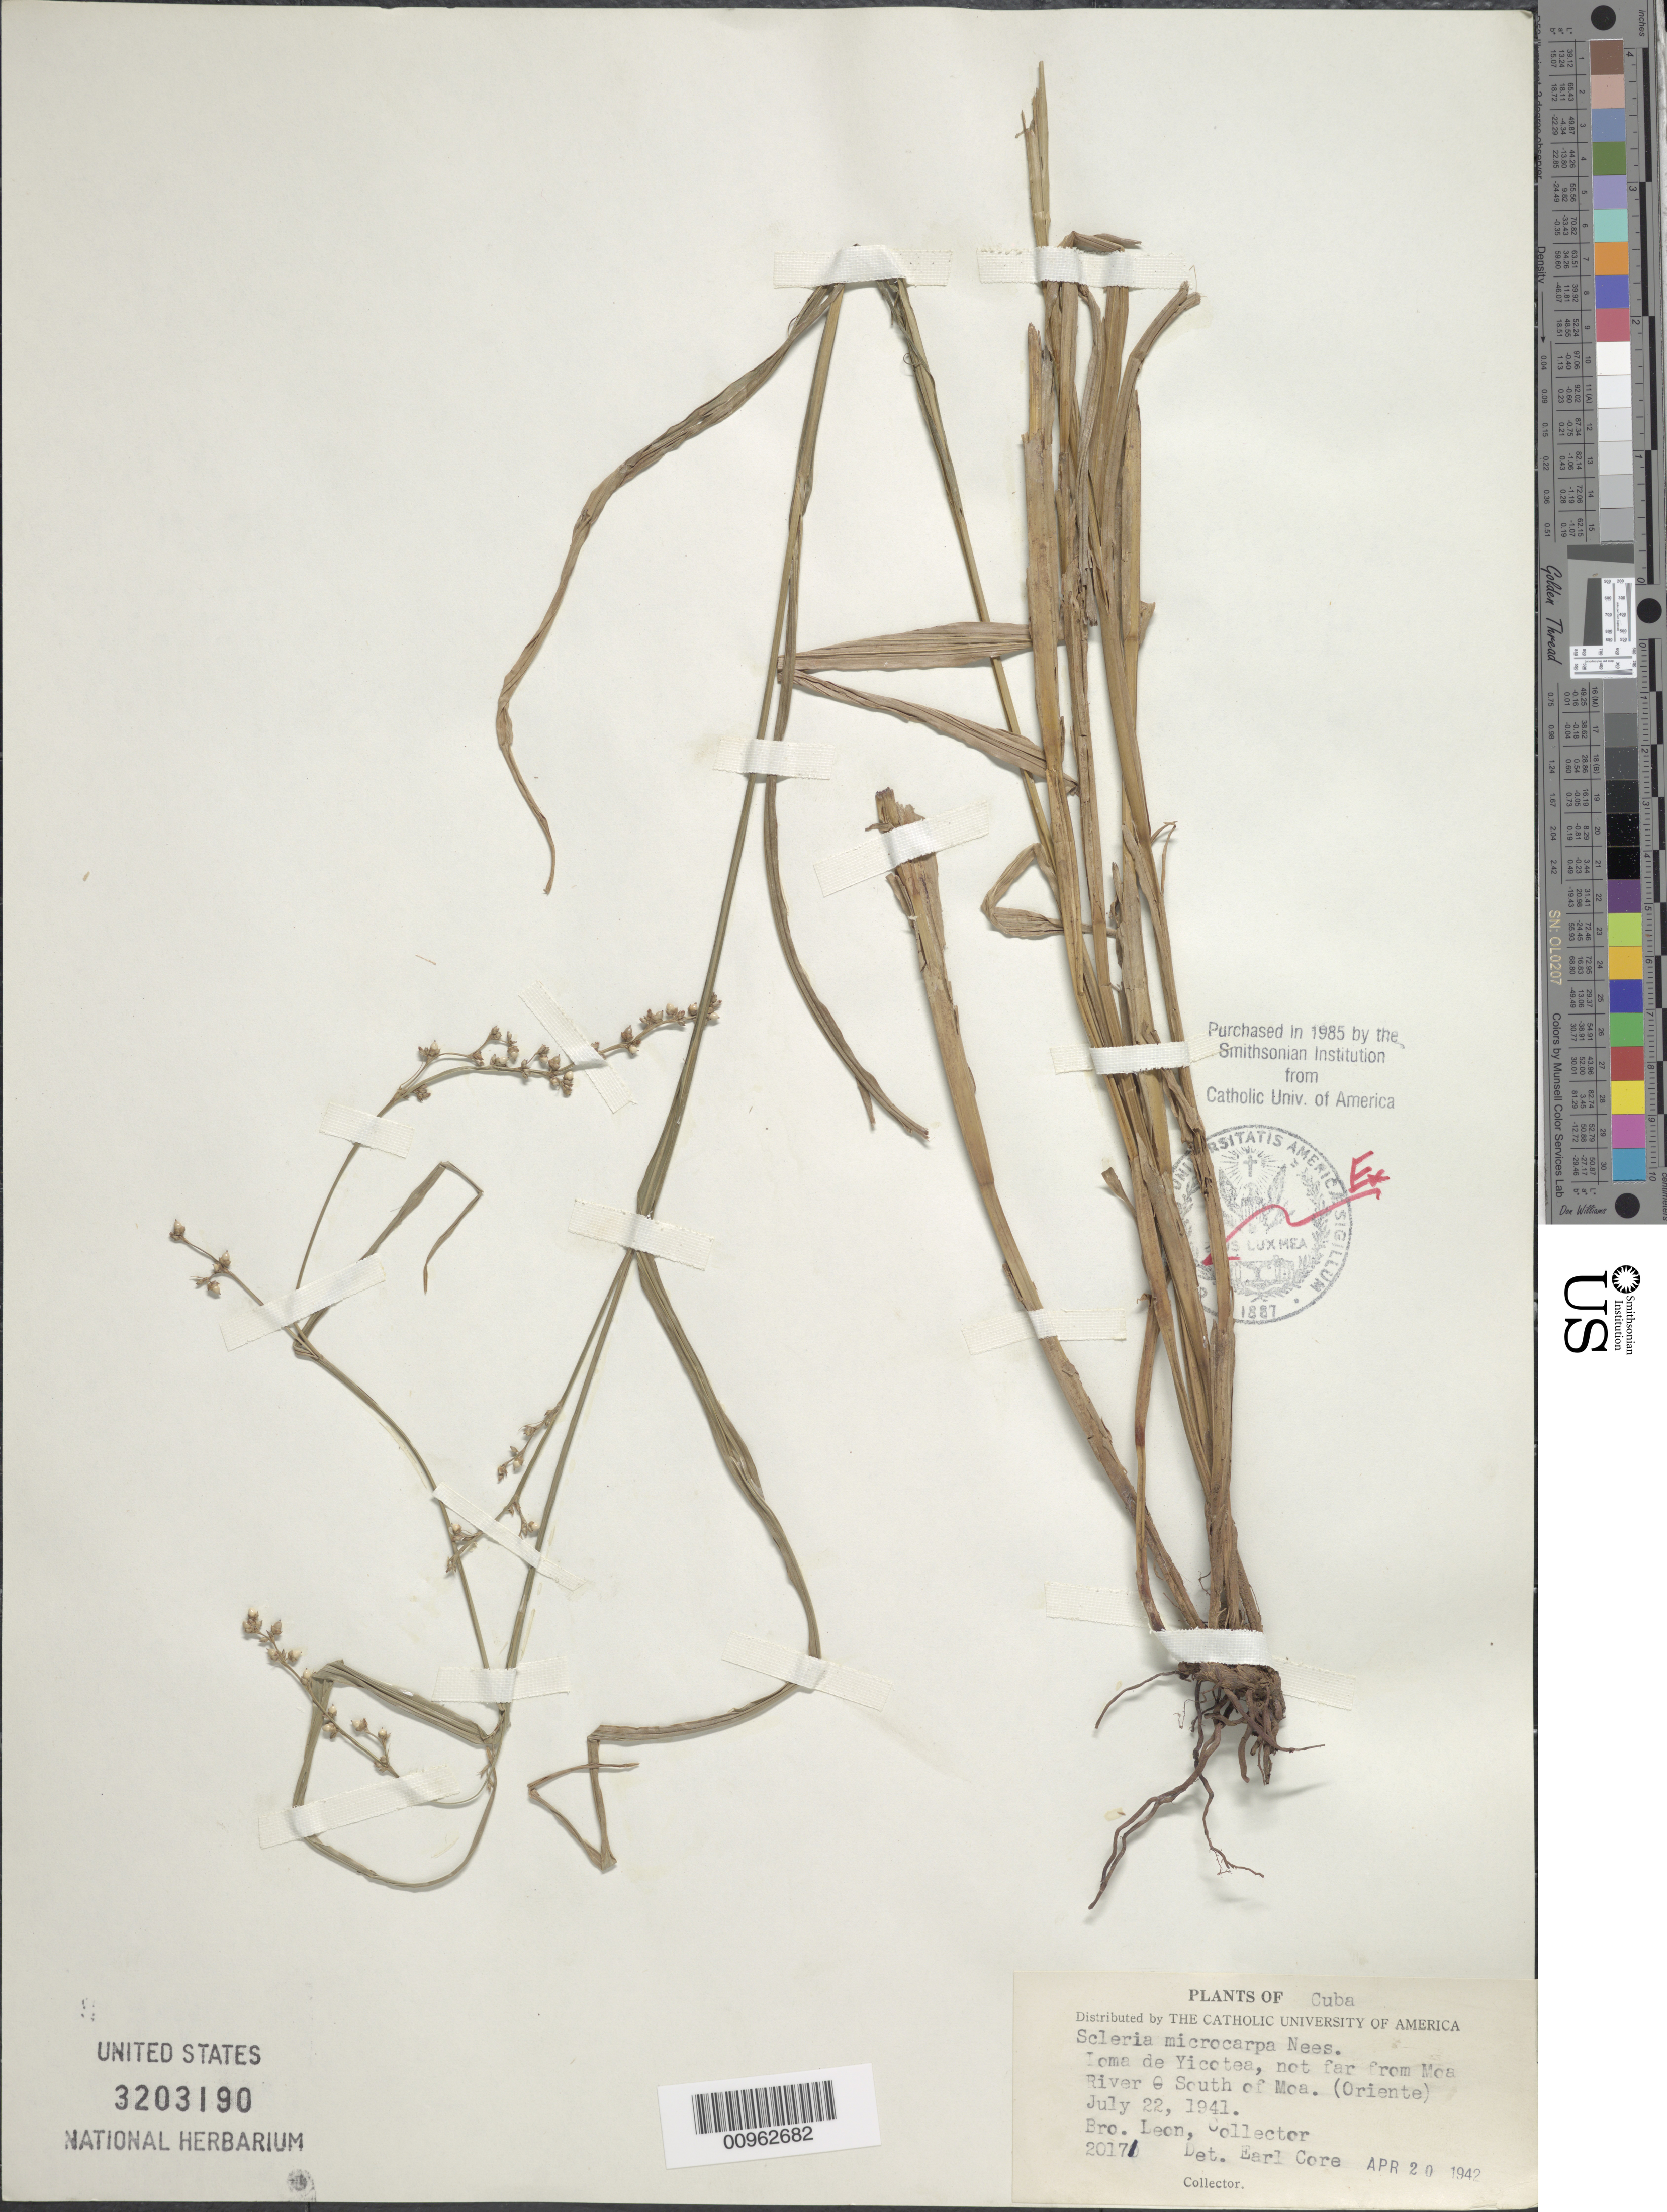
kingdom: Plantae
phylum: Tracheophyta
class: Liliopsida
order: Poales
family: Cyperaceae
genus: Scleria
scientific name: Scleria microcarpa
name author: Nees ex Kunth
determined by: Core, E. L.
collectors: Bro. León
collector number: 20170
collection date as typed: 22 Jul 1941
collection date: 1941-07-22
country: Cuba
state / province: Holguín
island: Cuba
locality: Loma de Yicotea, not far from Moa River, south of Moa [Oriente]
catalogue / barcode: US 3203190